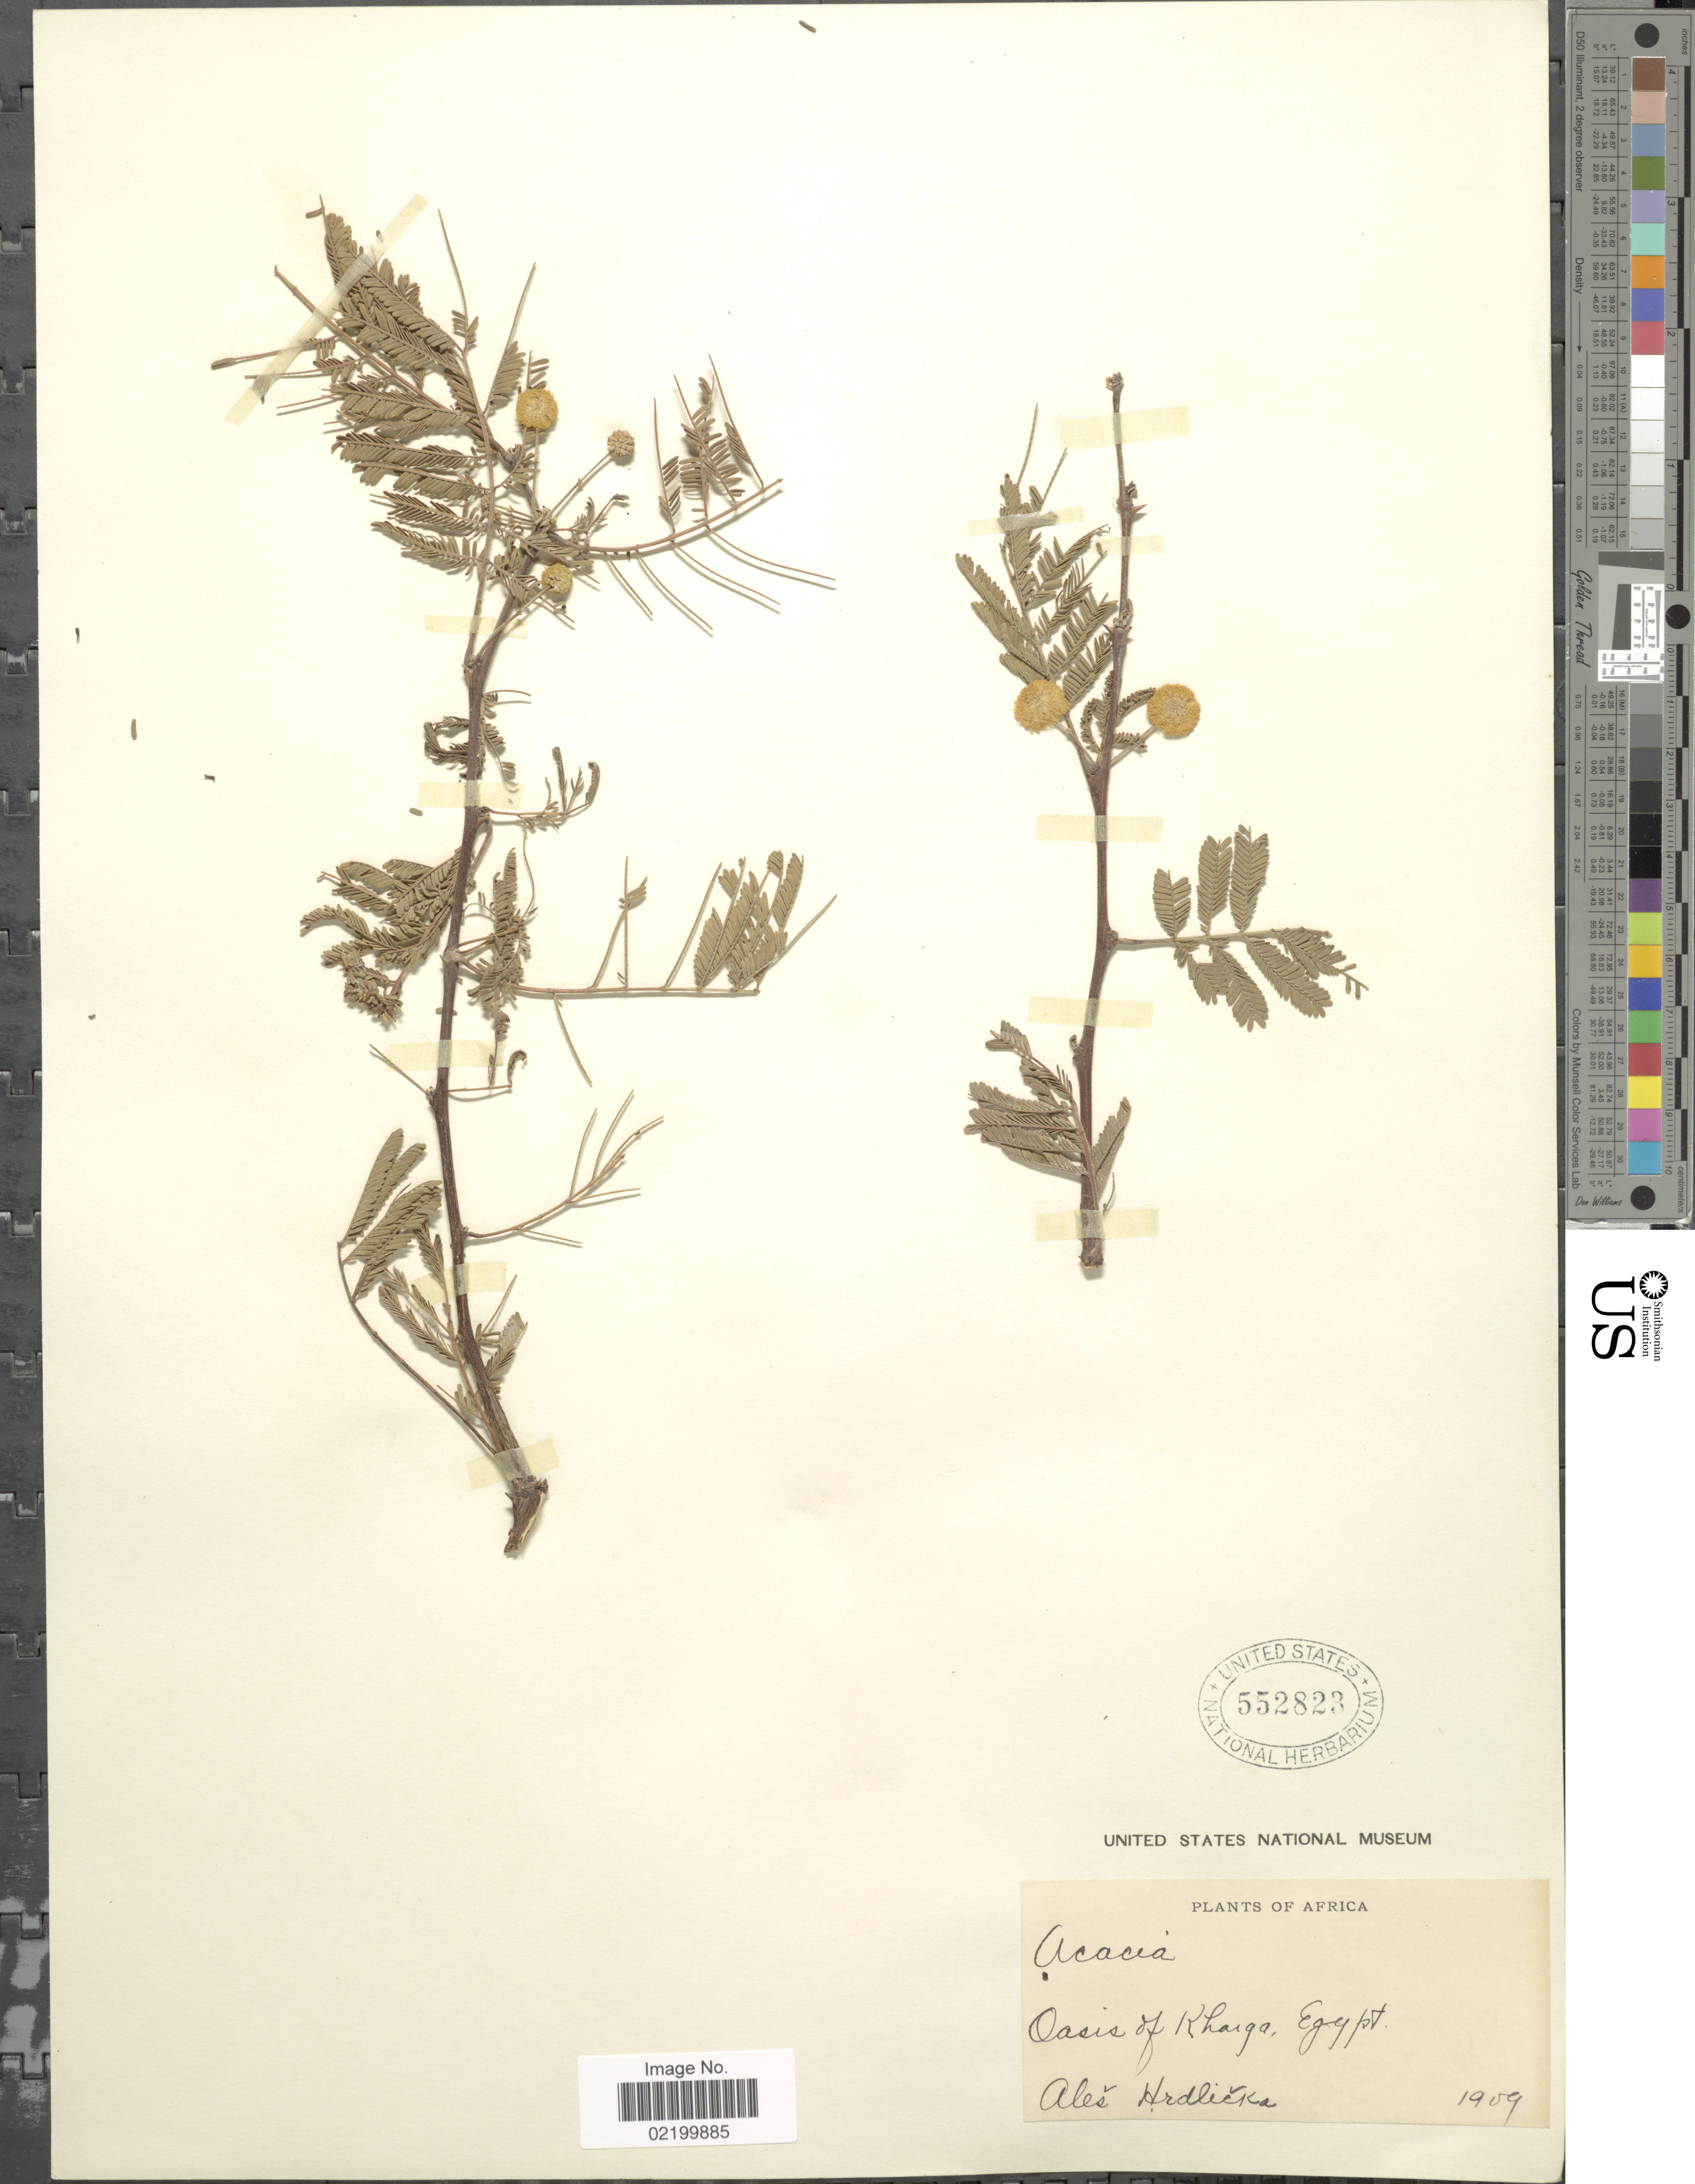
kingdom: Plantae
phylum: Tracheophyta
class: Magnoliopsida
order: Fabales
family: Fabaceae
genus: Acacia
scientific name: Acacia sp.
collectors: A. Hrdlicka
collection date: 1909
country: Egypt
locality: Oasis of Kharga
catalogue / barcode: US 552823